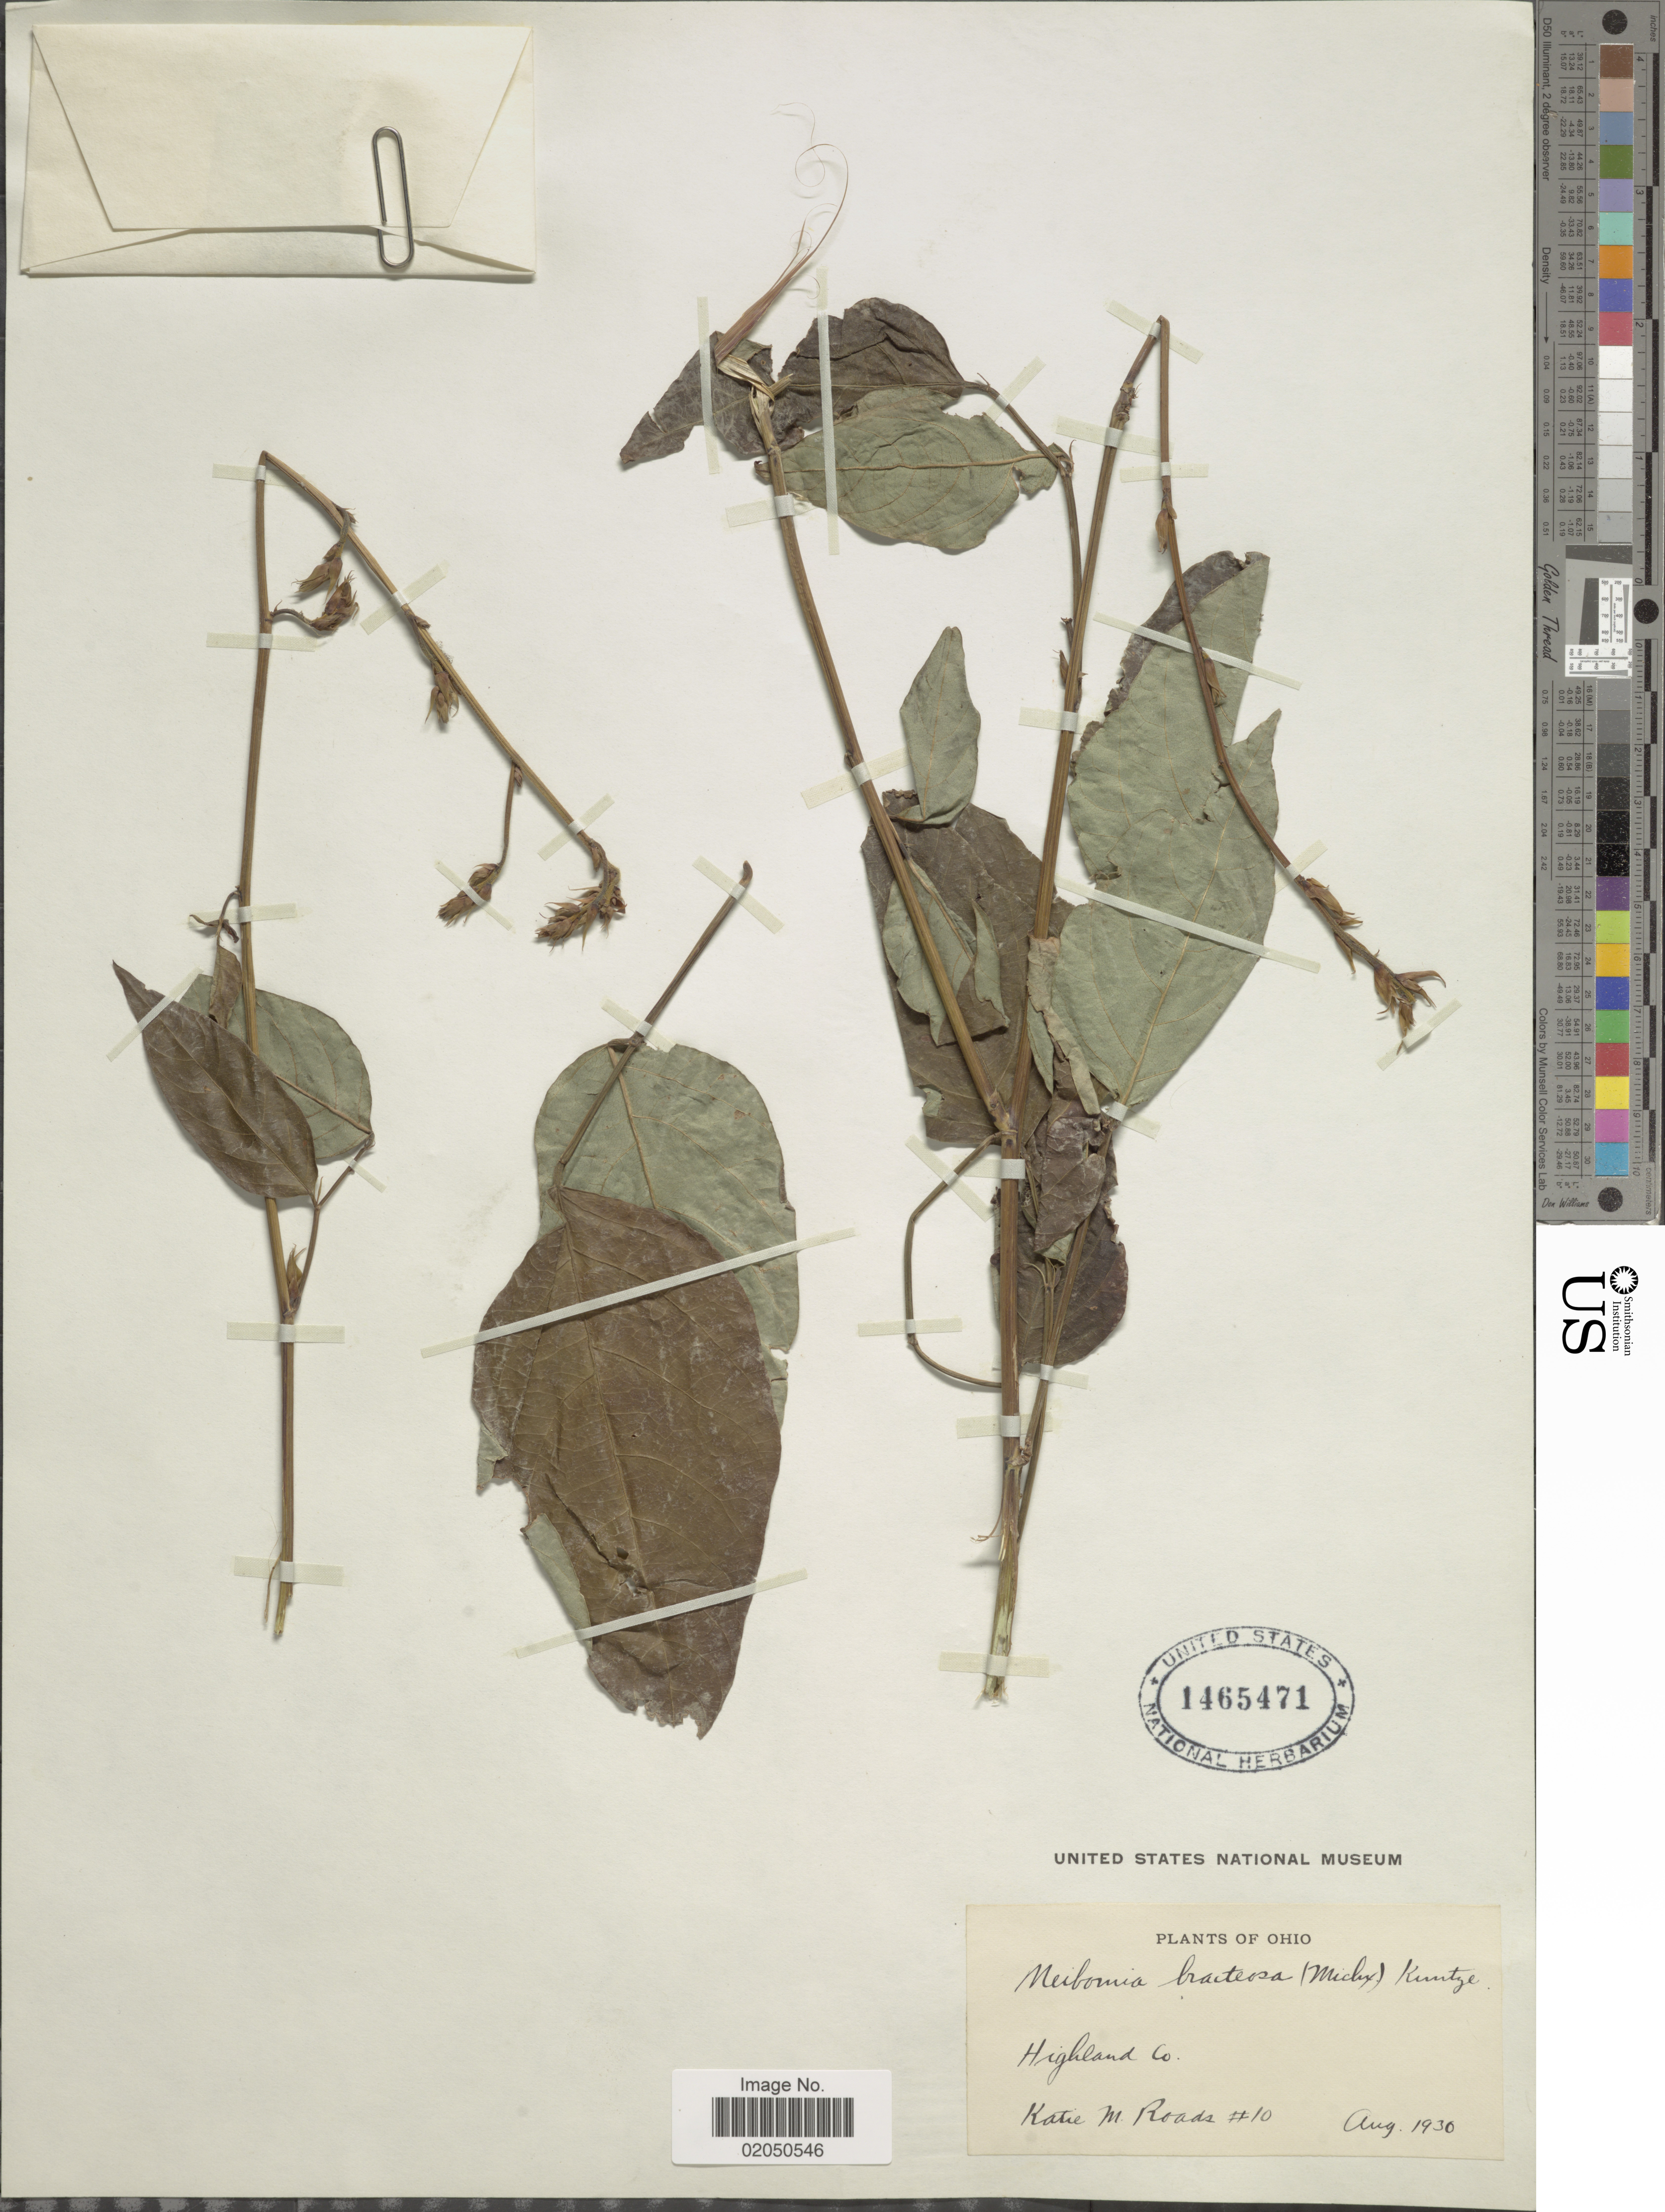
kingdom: Plantae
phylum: Tracheophyta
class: Magnoliopsida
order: Fabales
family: Fabaceae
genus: Desmodium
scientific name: Desmodium cuspidatum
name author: (Muhl. ex Willd.) Loudon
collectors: K. Roads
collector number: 10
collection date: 1930-08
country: United States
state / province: Ohio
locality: Highland Co.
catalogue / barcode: US 1465471